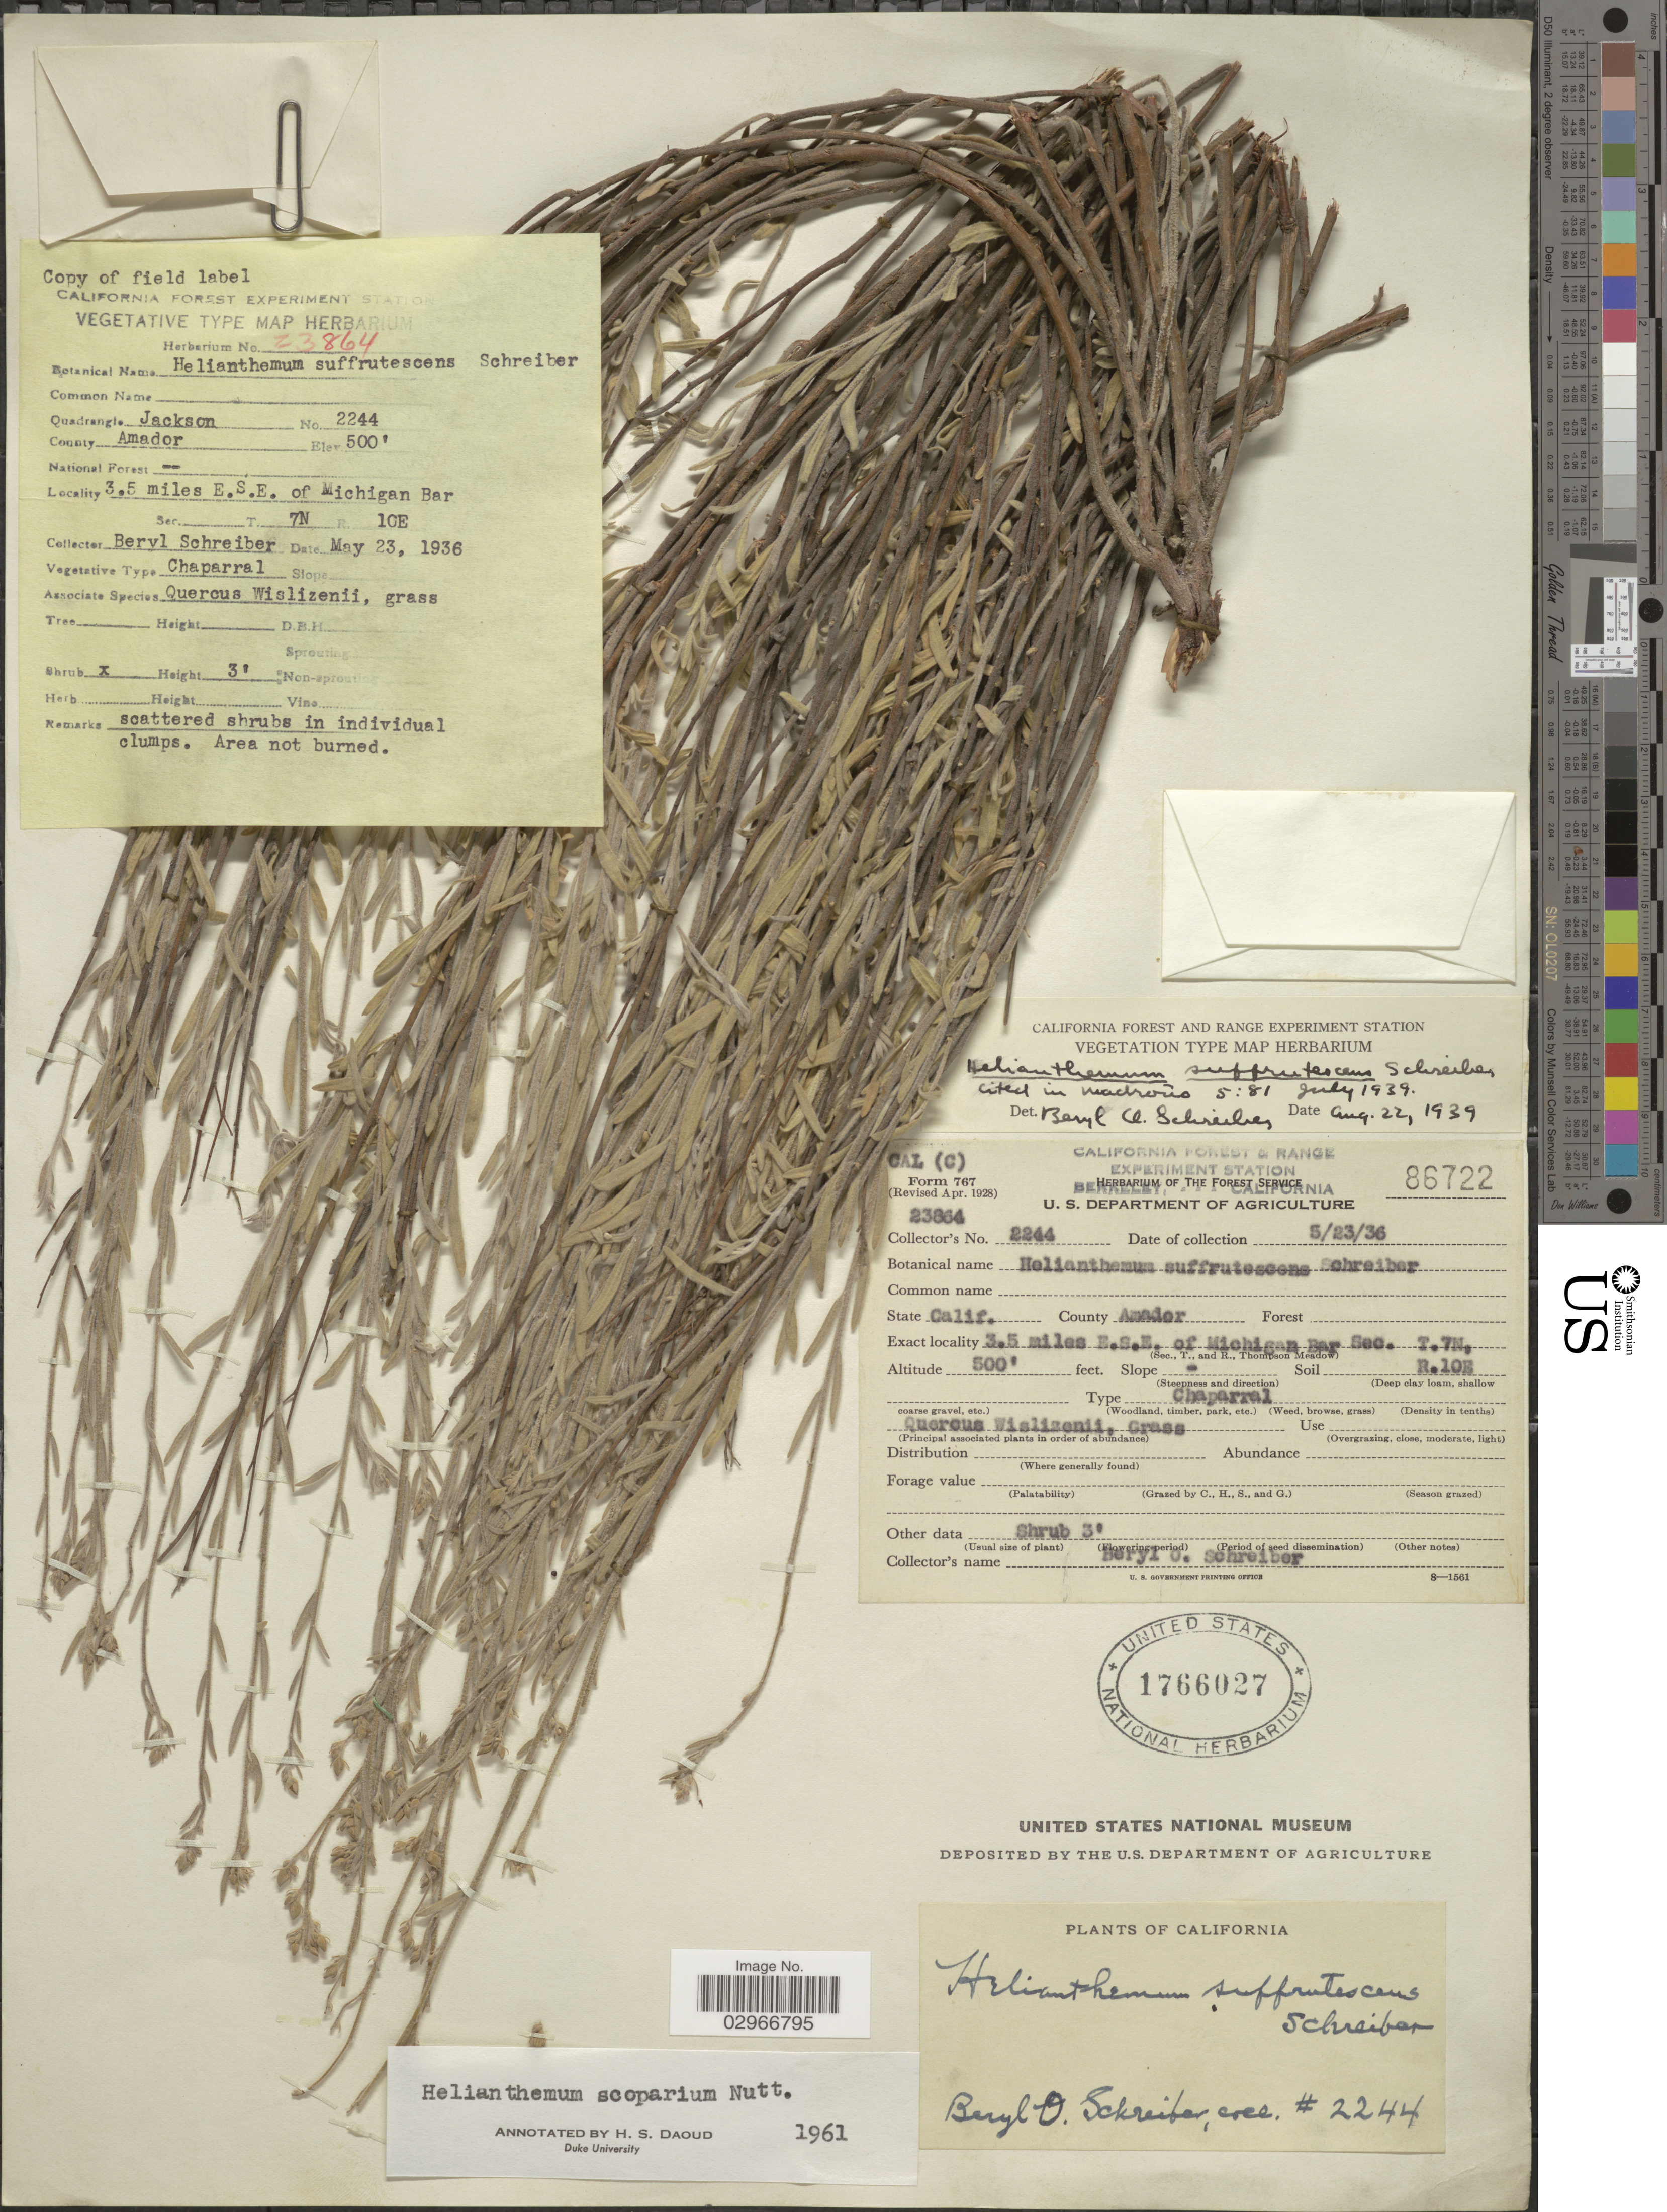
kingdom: Plantae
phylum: Tracheophyta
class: Magnoliopsida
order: Malvales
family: Cistaceae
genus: Helianthemum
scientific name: Helianthemum scoparium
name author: Nutt. ex Torr. & A. Gray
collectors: B. O. Schreiber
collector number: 2244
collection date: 1936-05-23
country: United States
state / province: California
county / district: Amador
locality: Quadrangle Jackson, County Amador. 3.5 miles E.S.E. of Michigan Bar, T.7N, R.10E.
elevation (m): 152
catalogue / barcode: US 1766027